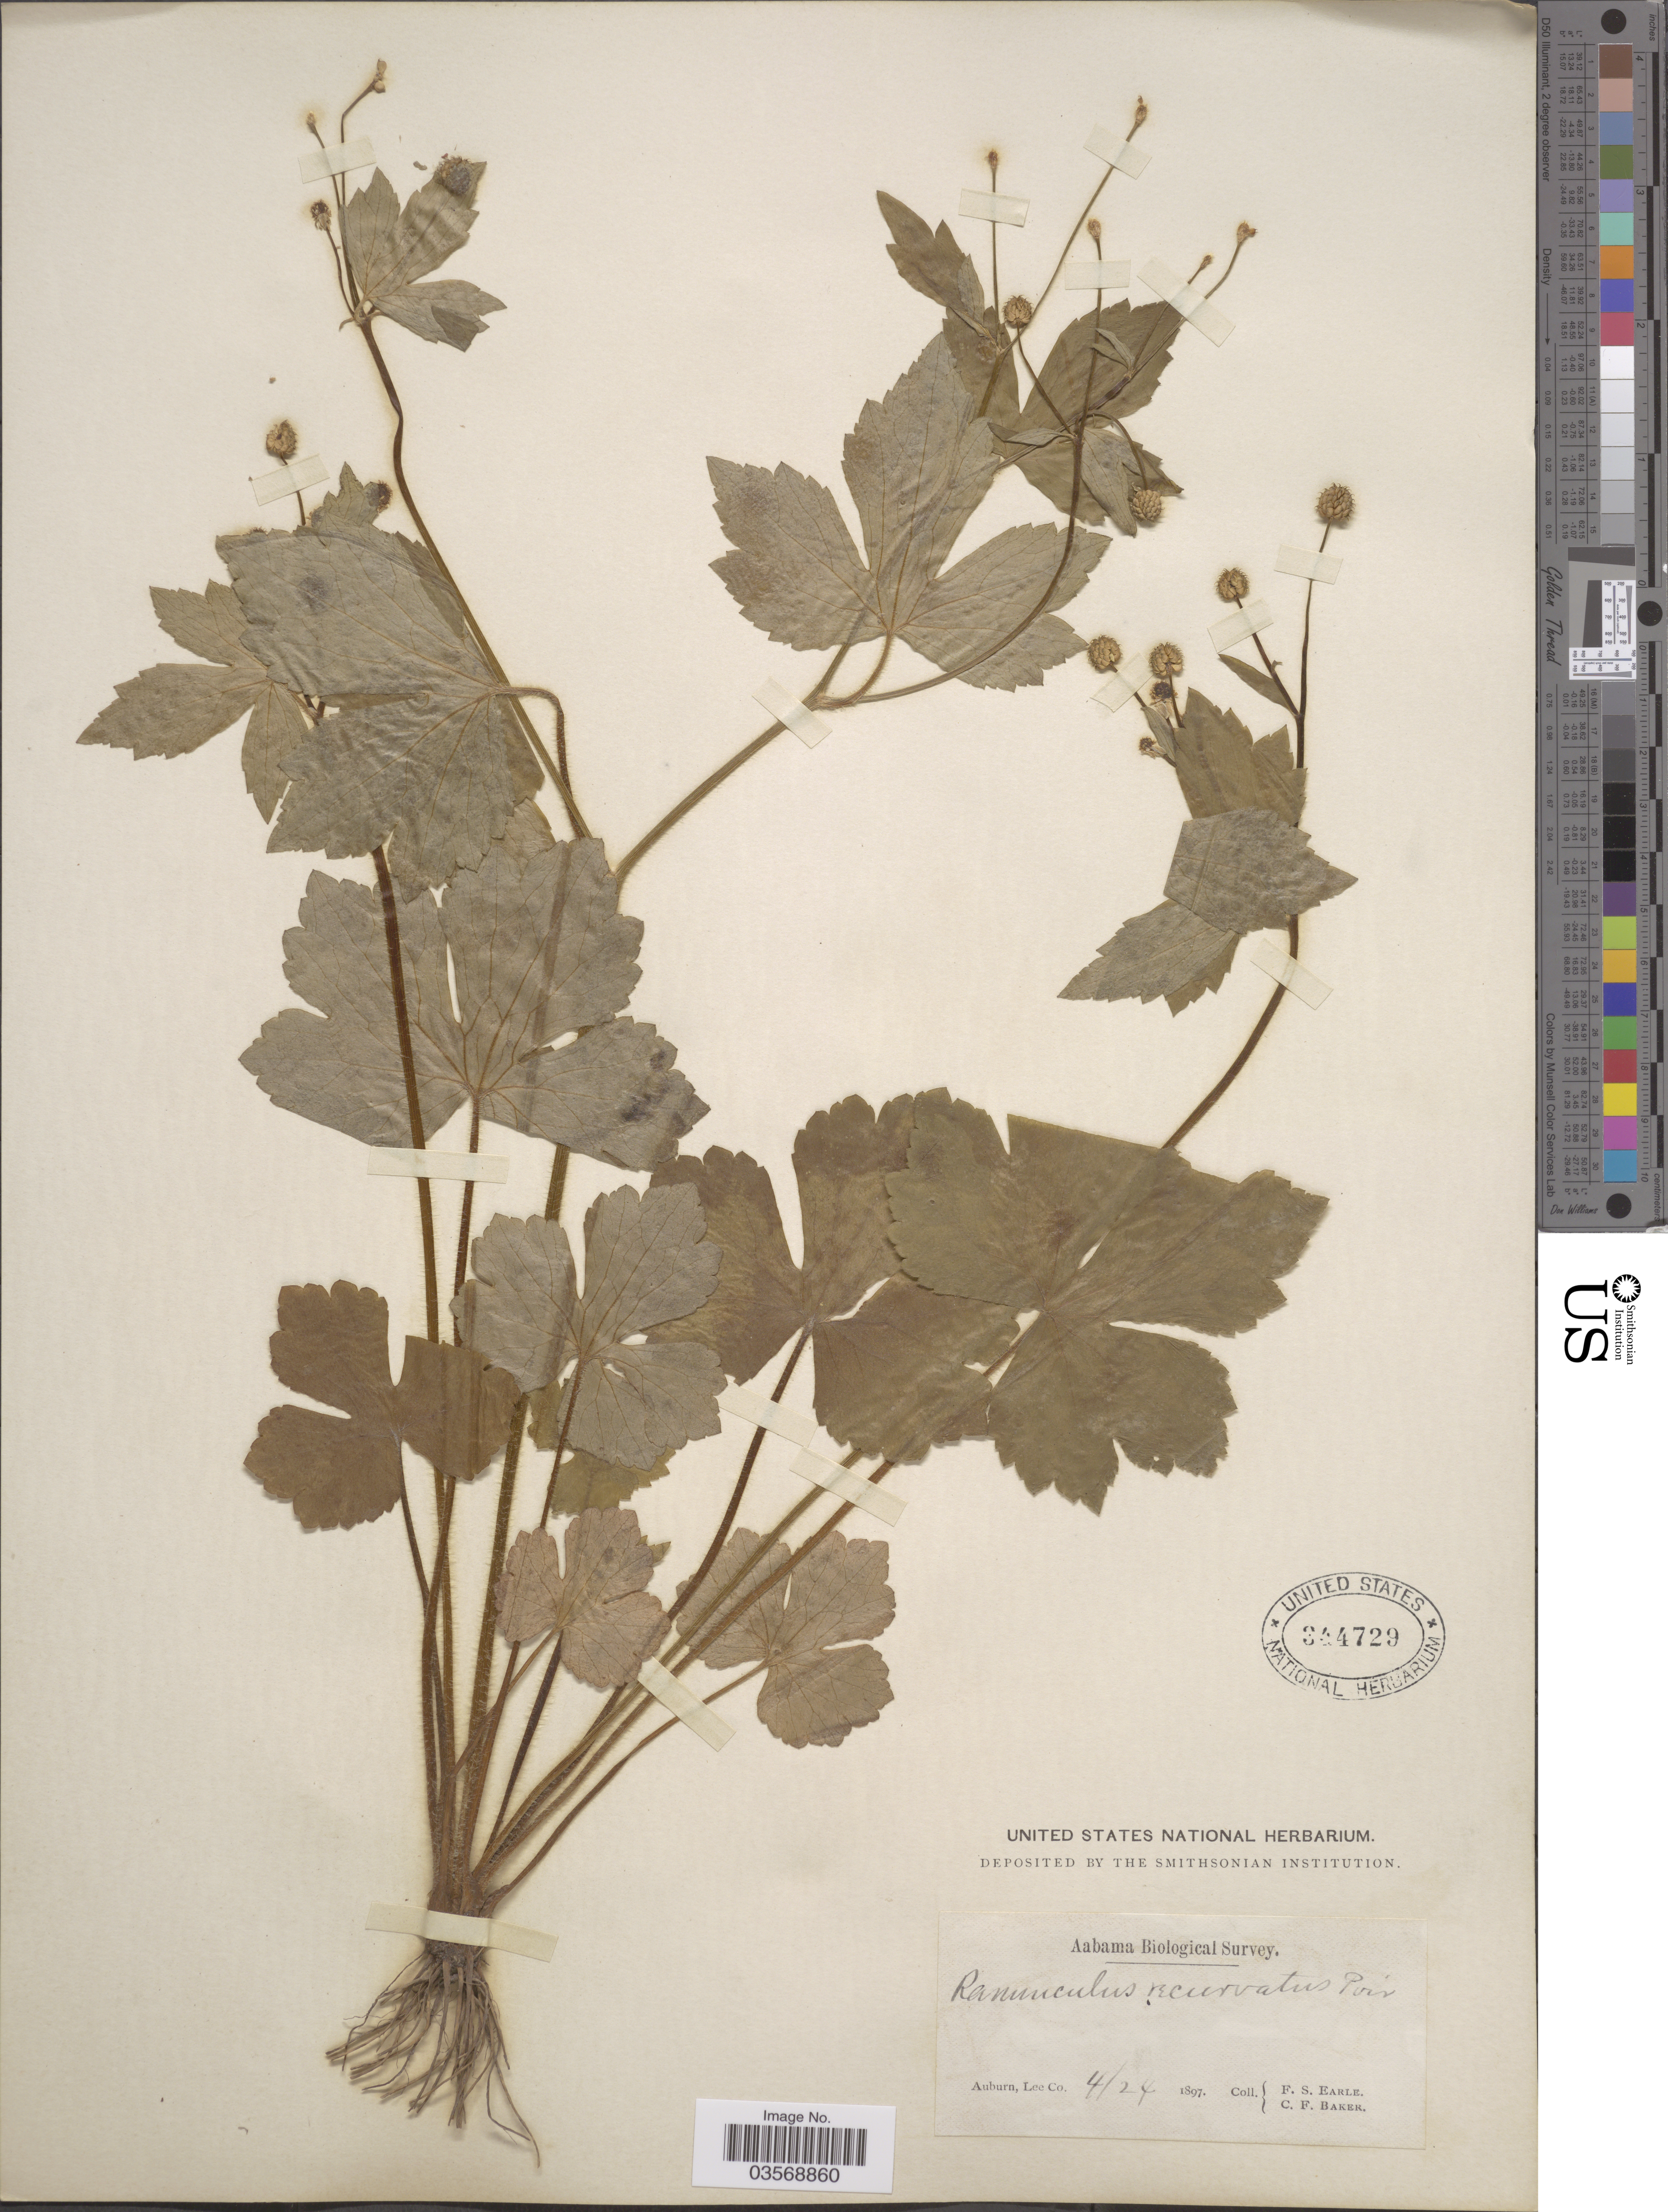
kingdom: Plantae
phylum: Tracheophyta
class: Magnoliopsida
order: Ranunculales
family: Ranunculaceae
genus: Ranunculus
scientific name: Ranunculus recurvatus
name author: Poir.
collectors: F. S. Earle & C. F. Baker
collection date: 1897-04-24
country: United States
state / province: Alabama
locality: Auburn, Lee Co.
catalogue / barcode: US 344729